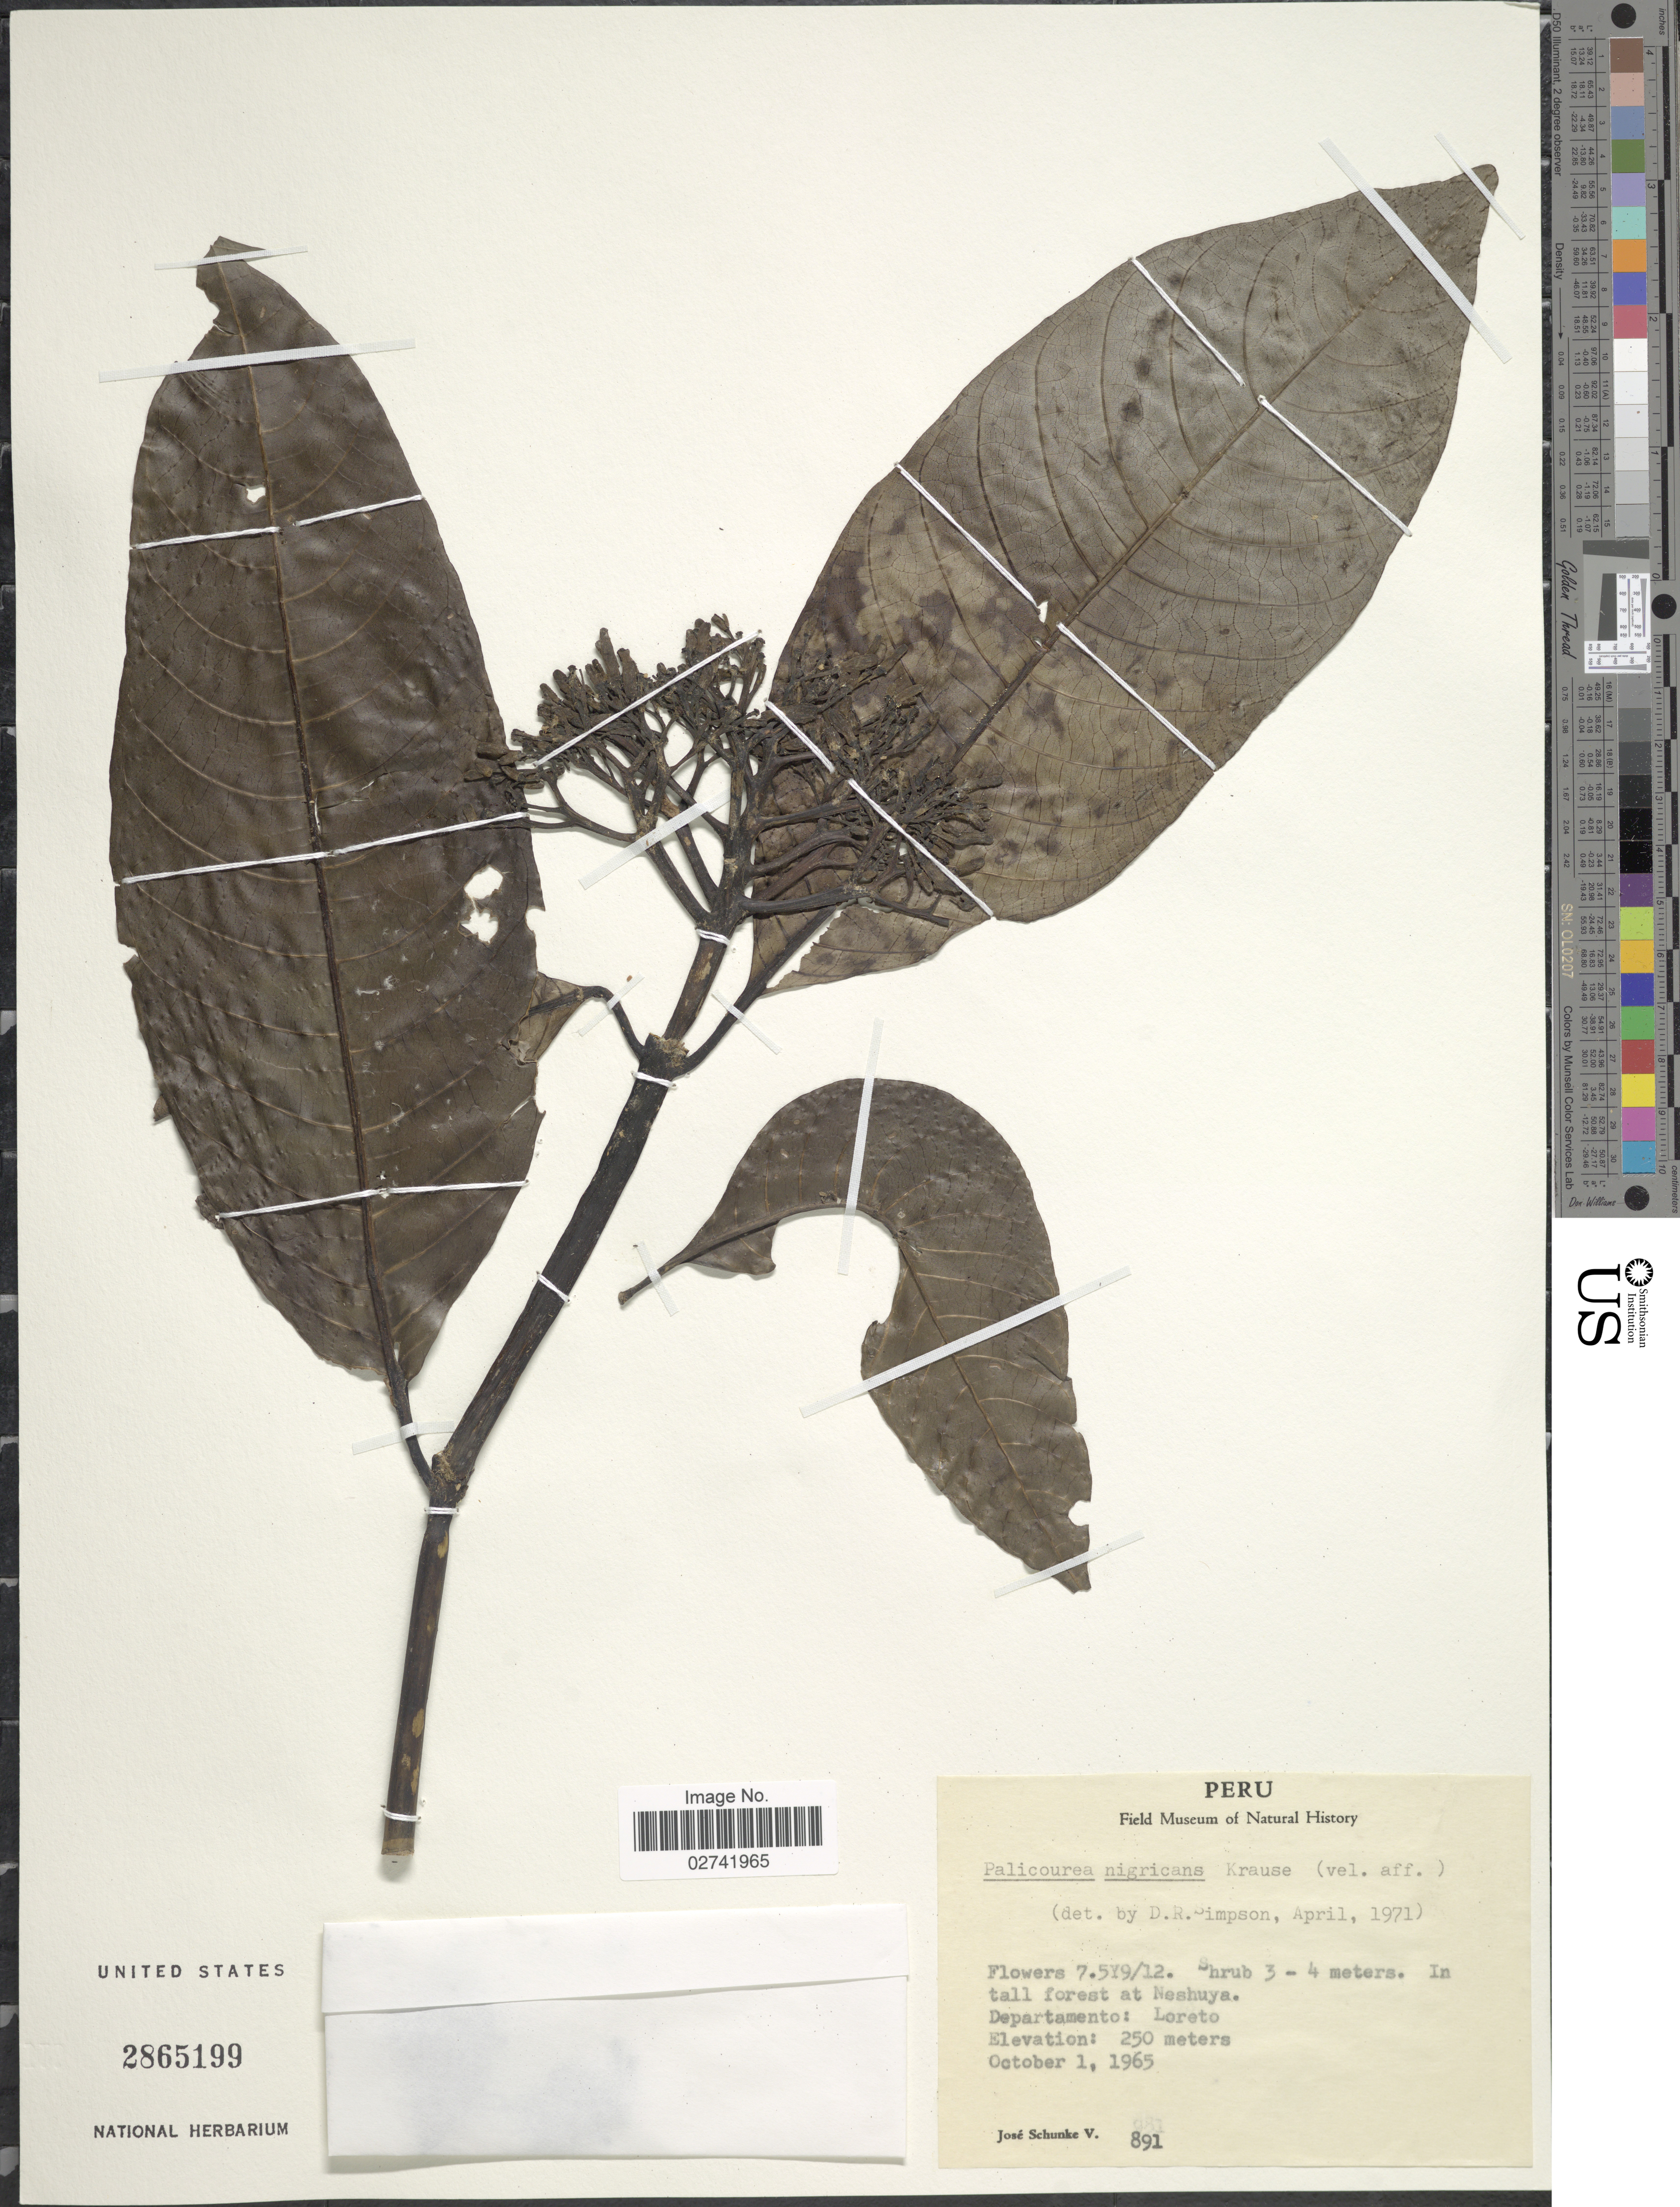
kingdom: Plantae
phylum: Tracheophyta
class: Magnoliopsida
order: Gentianales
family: Rubiaceae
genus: Palicourea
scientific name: Palicourea nigricans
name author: Krause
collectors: J. Schunke Vigo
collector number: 891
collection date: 1965-10-01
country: Peru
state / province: Loreto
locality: At Neshuya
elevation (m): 250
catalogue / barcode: US 2865199